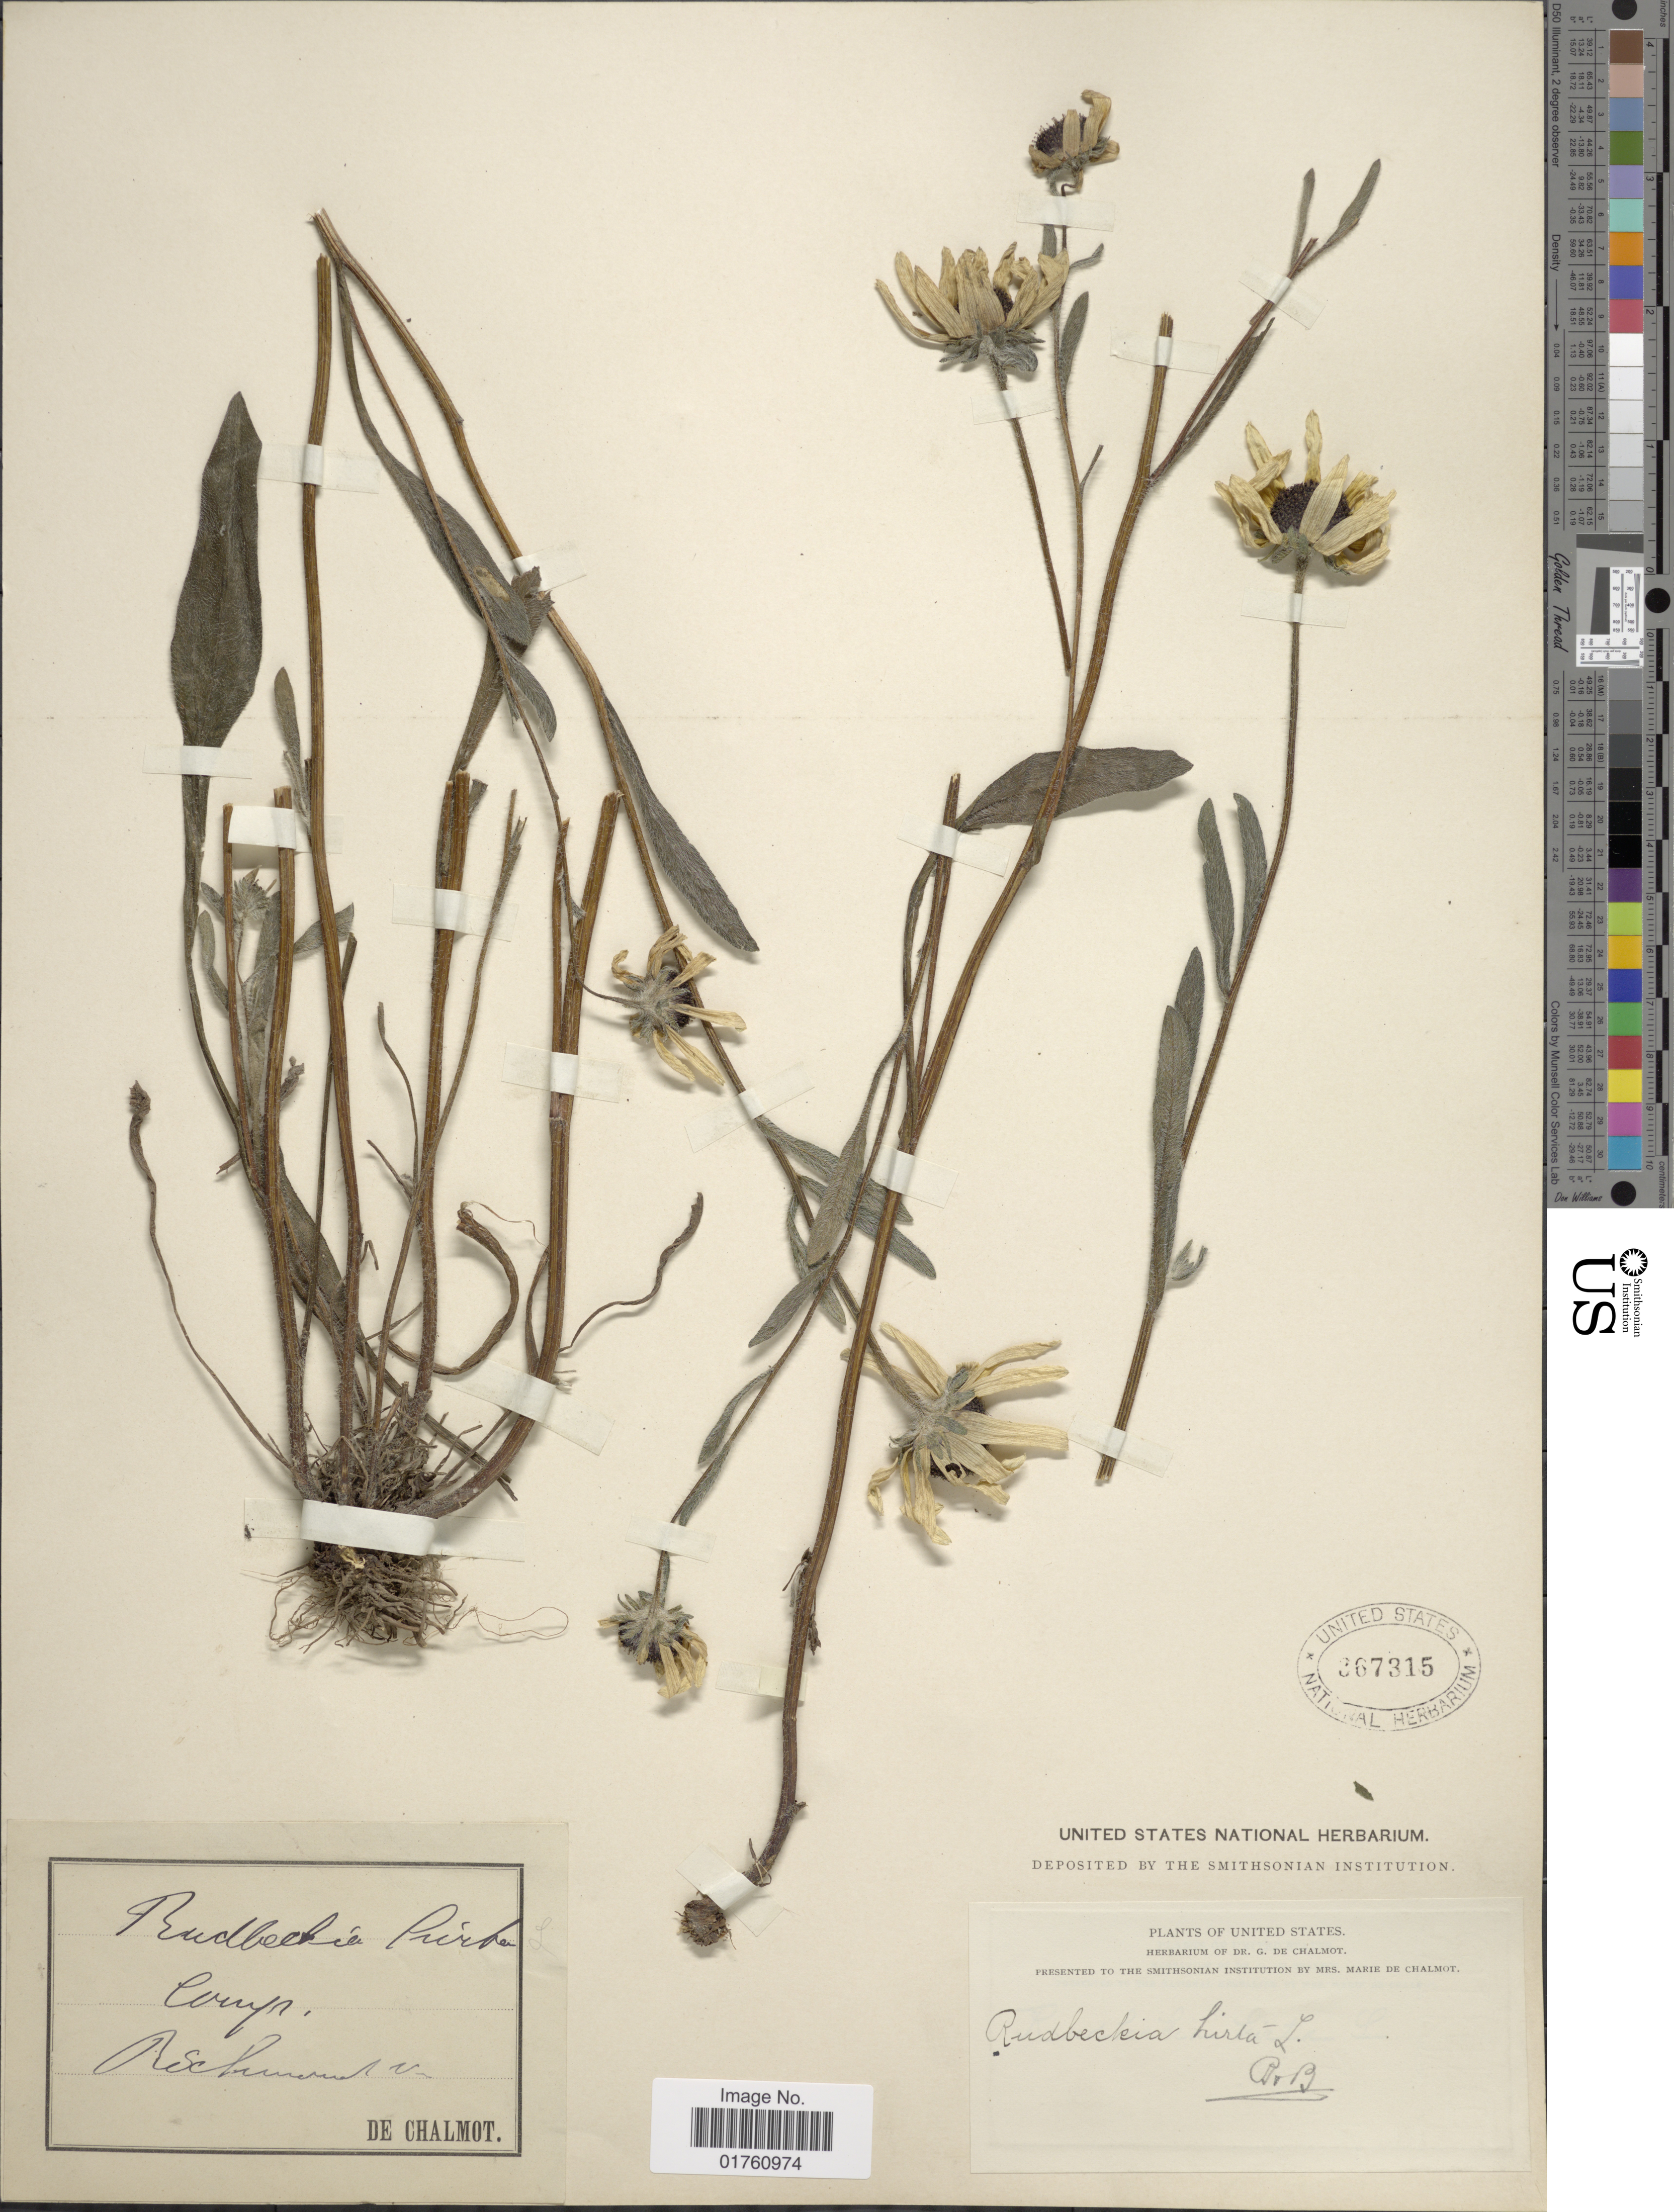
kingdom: Plantae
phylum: Tracheophyta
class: Magnoliopsida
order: Asterales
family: Asteraceae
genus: Rudbeckia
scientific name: Rudbeckia hirta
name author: L.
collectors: G. de Chalmot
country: United States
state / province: Virginia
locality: Camp, Richmond.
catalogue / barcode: US 367315